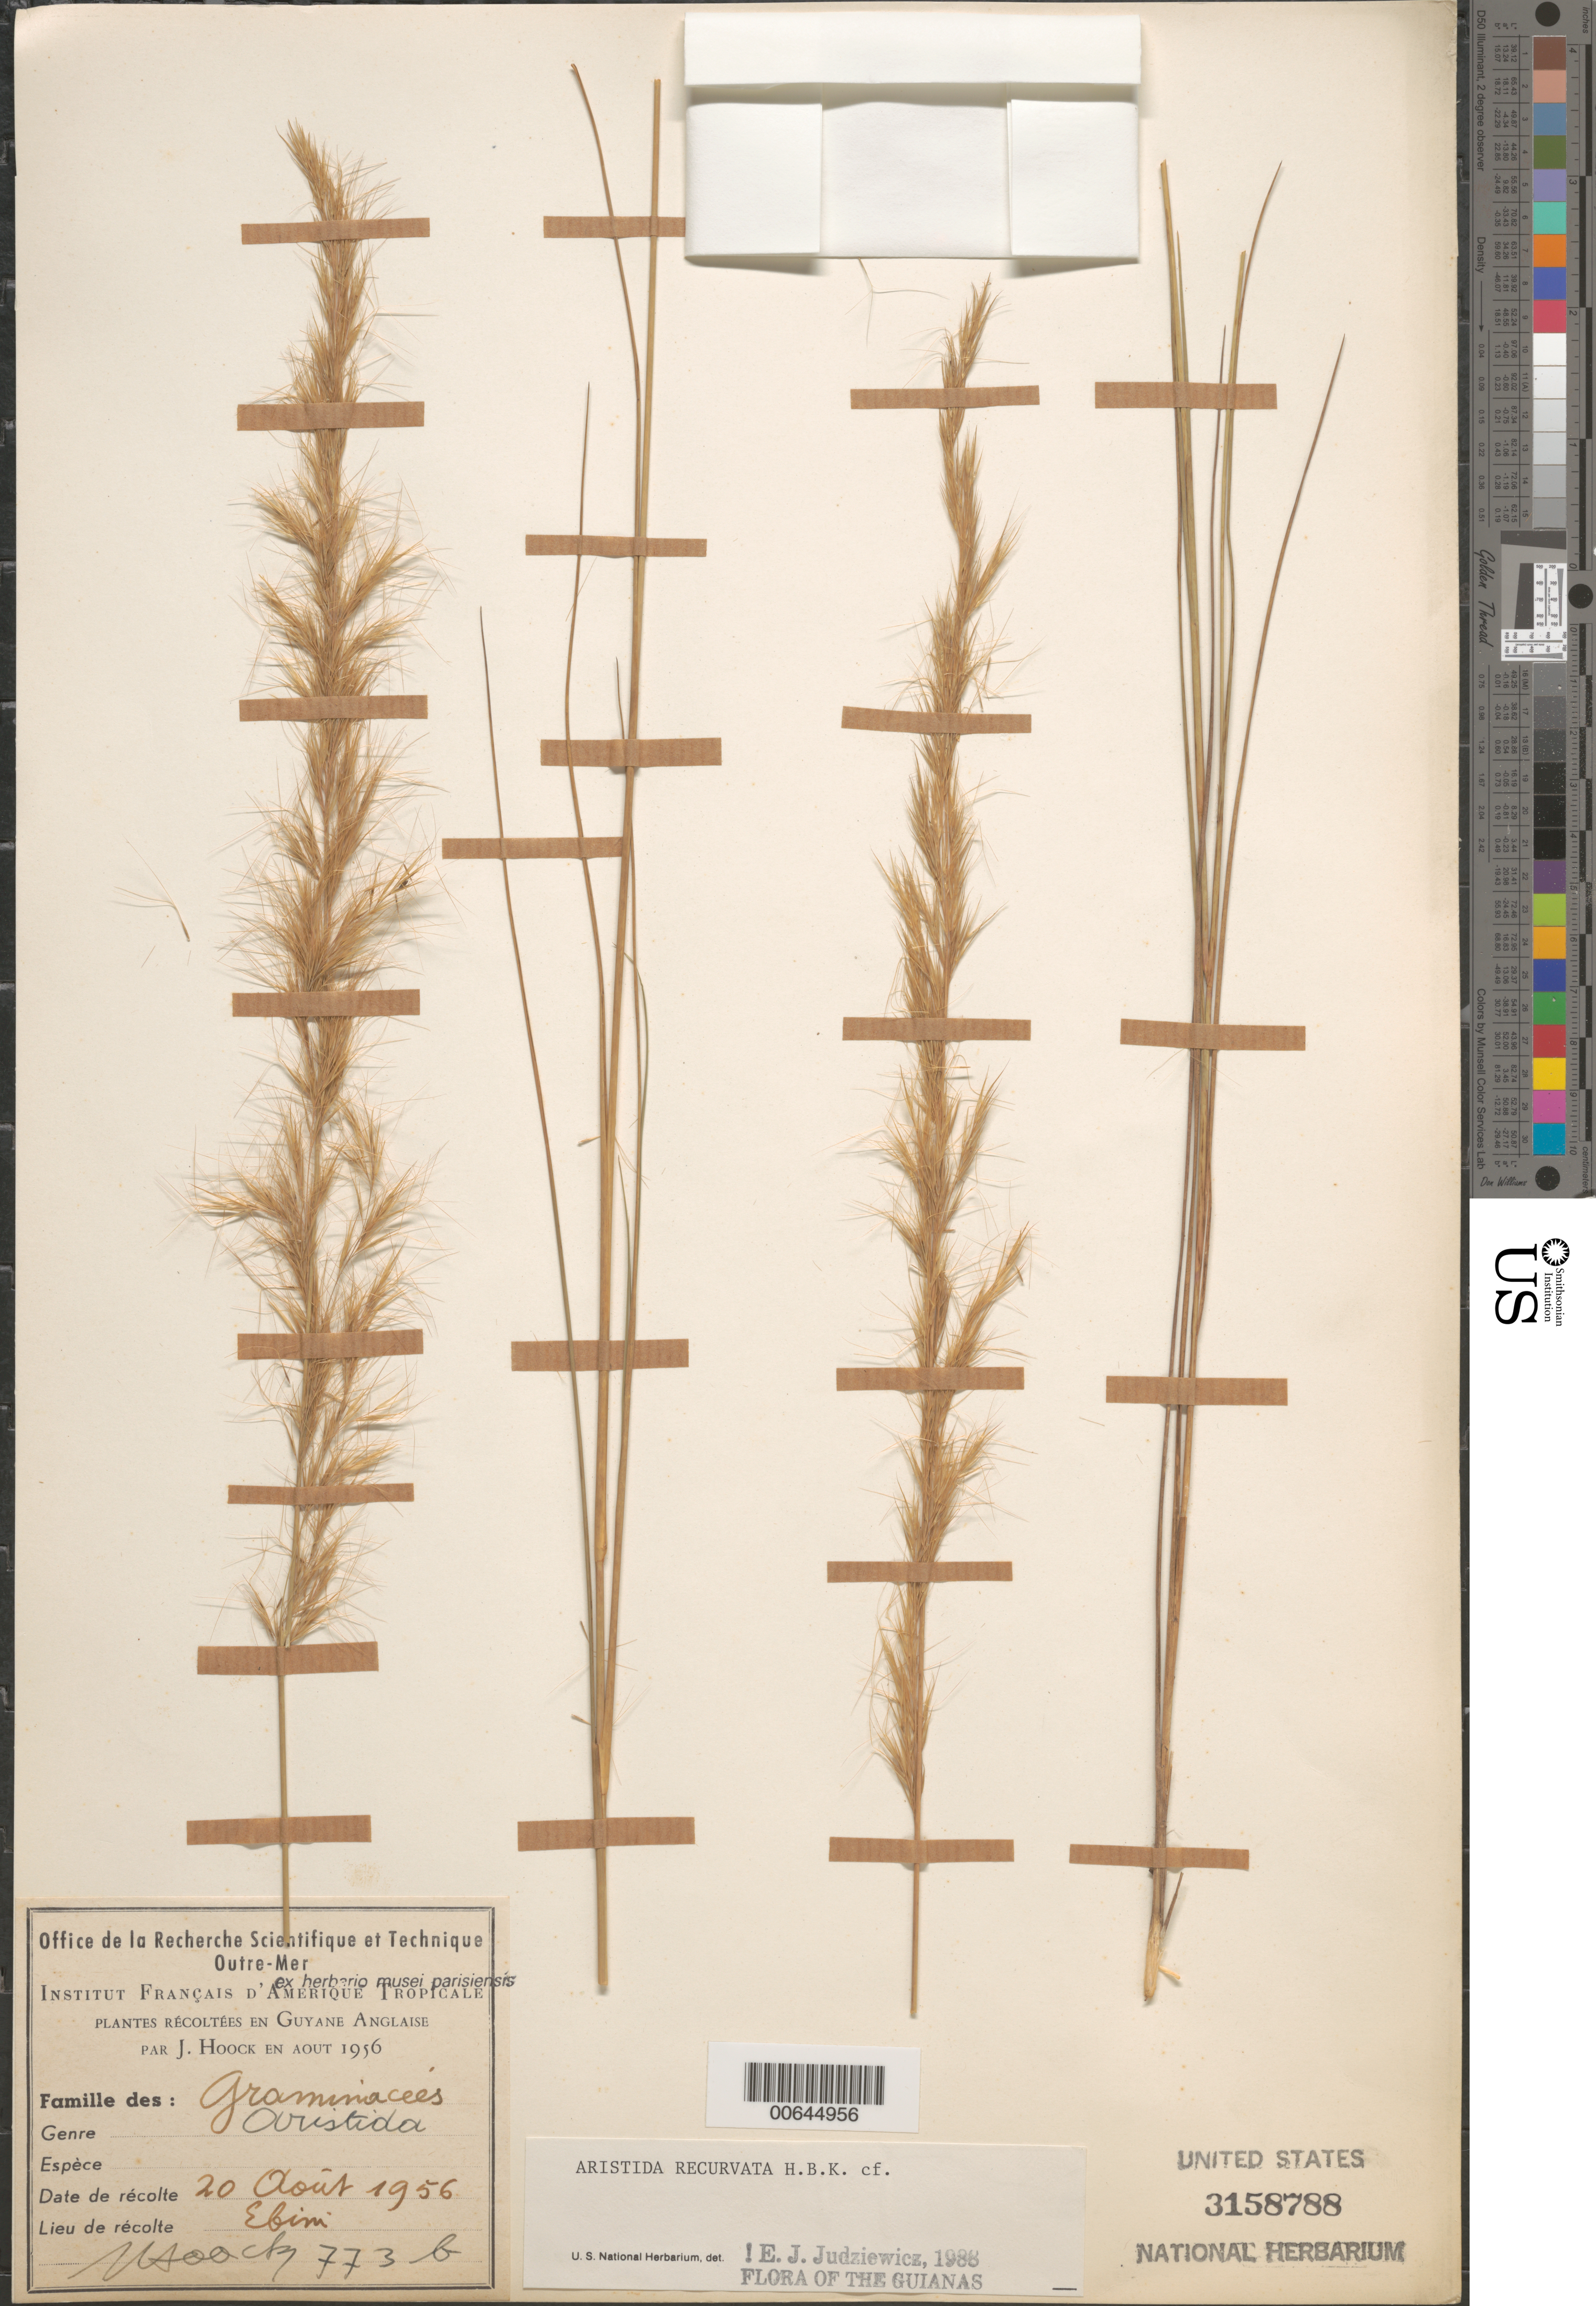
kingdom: Plantae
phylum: Tracheophyta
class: Liliopsida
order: Poales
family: Poaceae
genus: Aristida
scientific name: Aristida recurvata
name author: Kunth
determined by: Judziewicz, E. J.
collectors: J. Hoock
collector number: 773 b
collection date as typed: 20-Aug-56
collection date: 1956-08-20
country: Guyana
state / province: U. Demerara-Berbice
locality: Ebini Station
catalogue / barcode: US 3158788